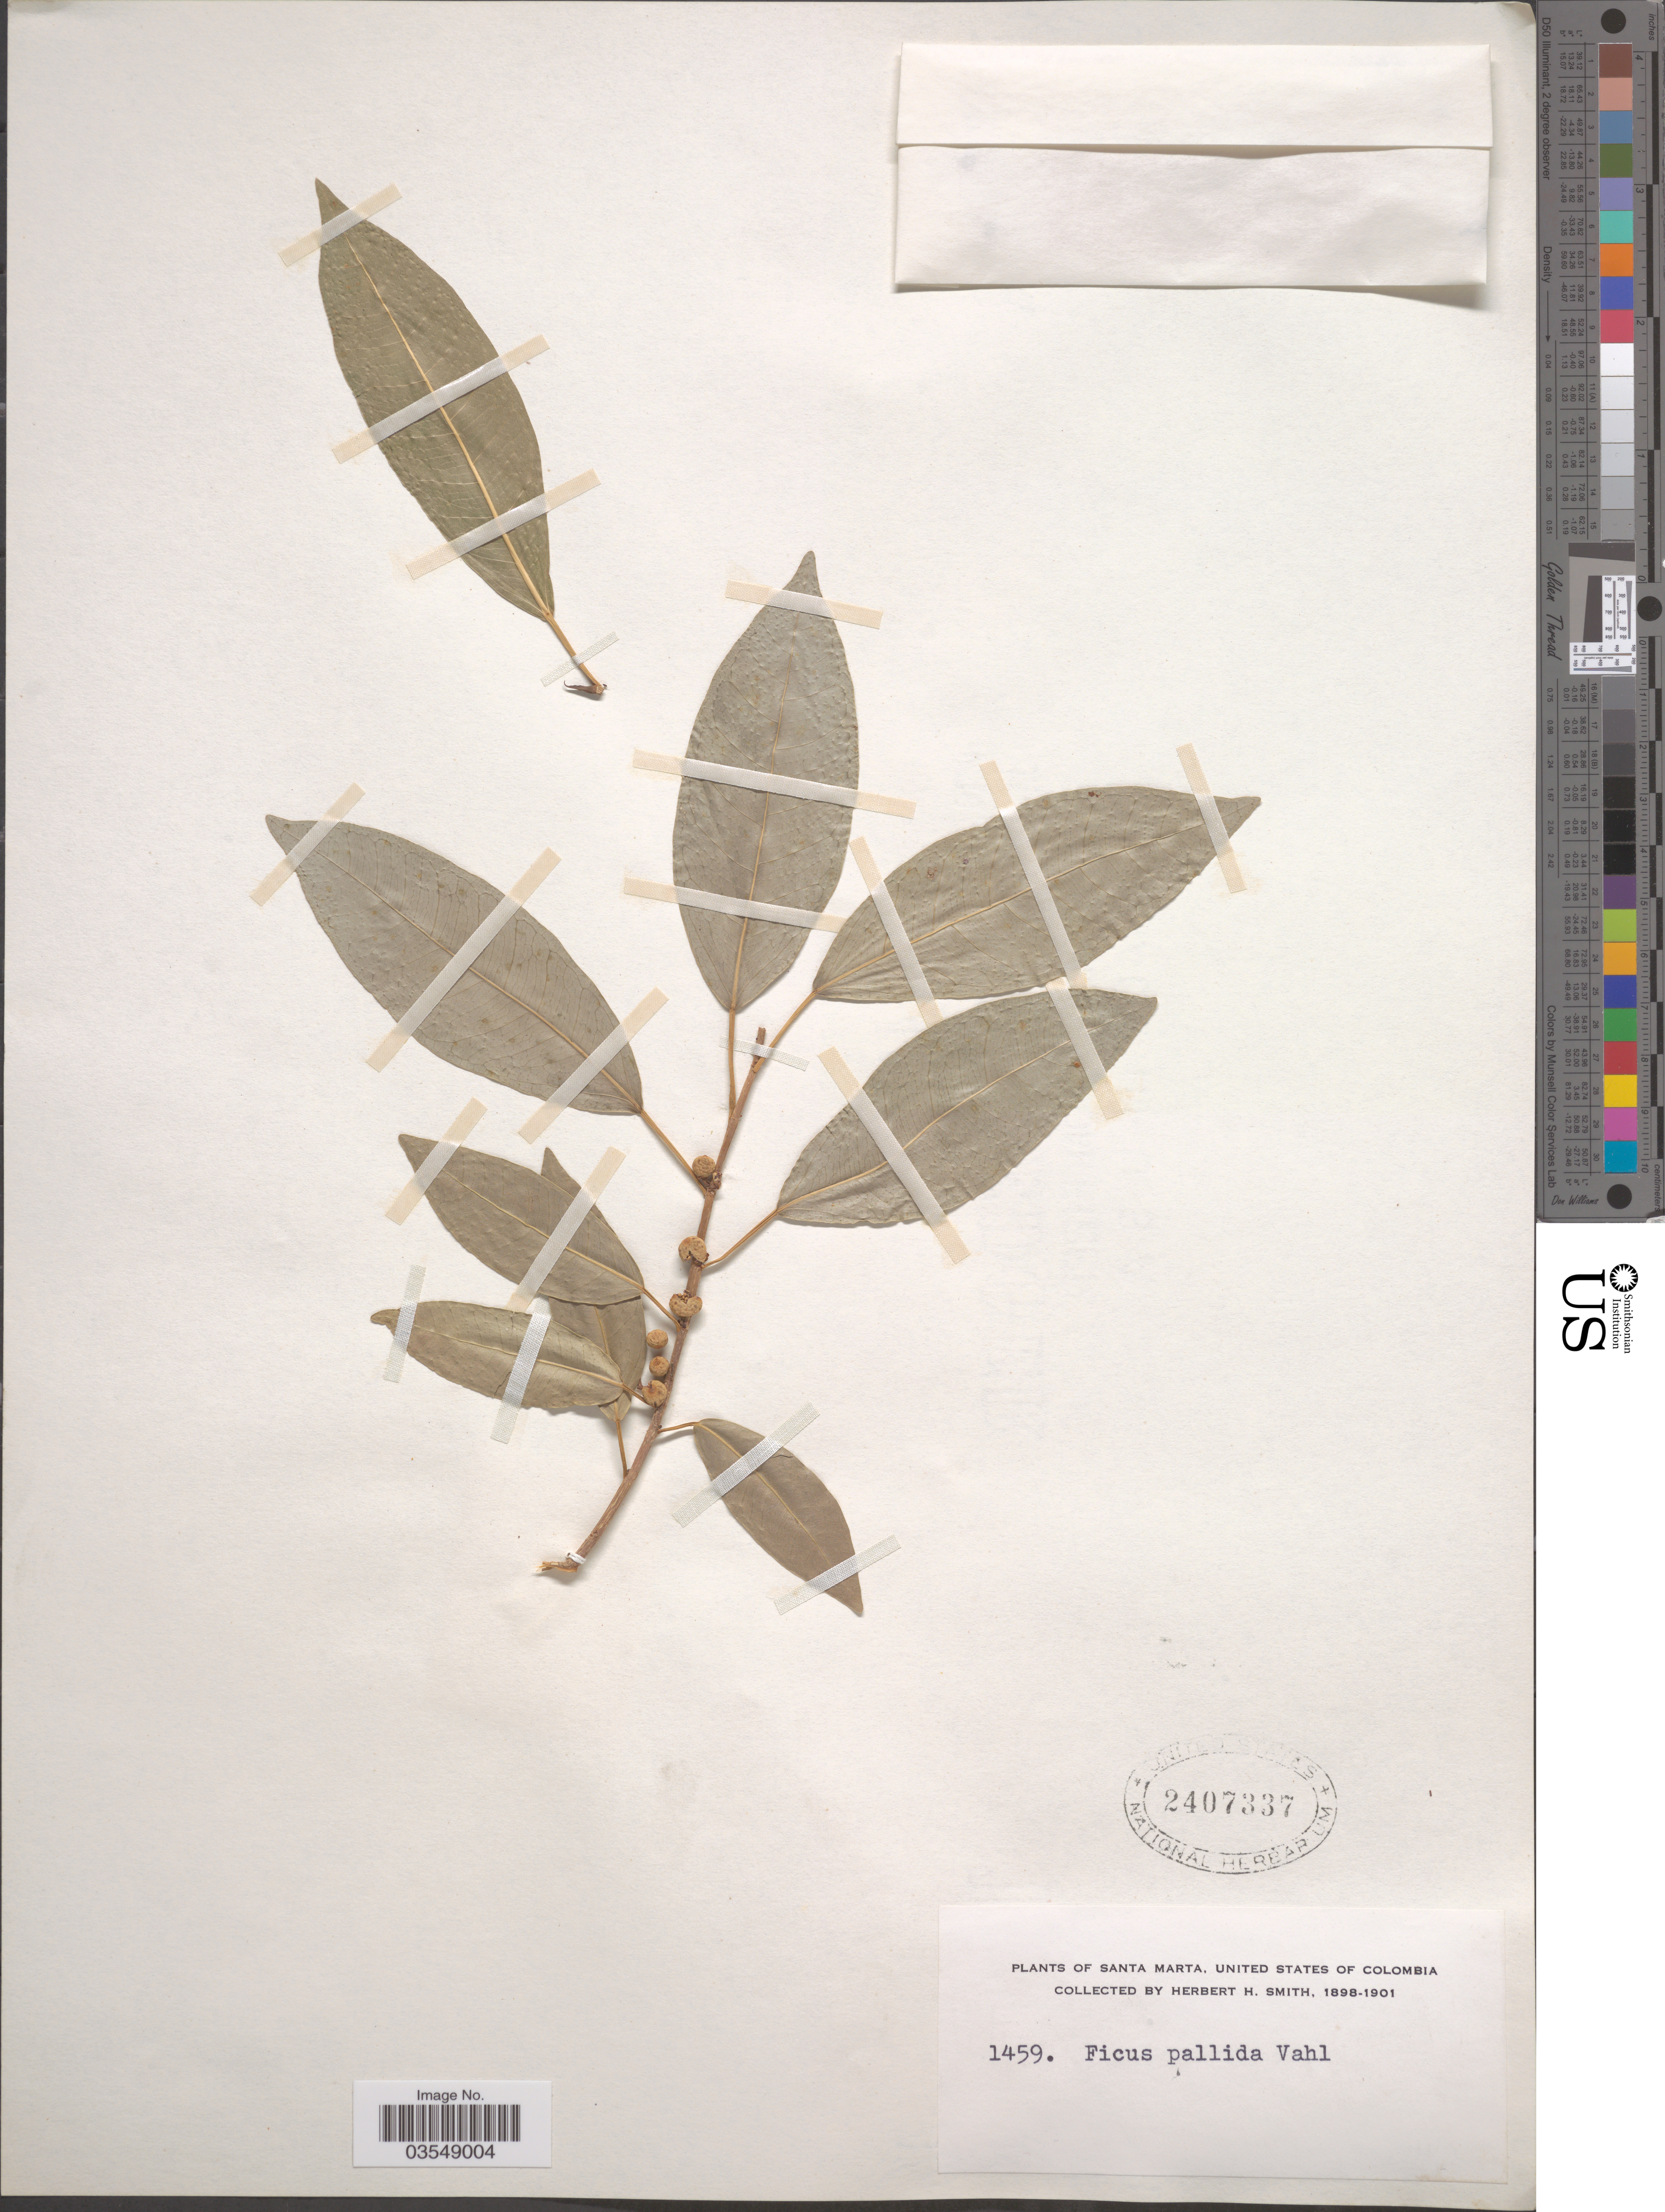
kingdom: Plantae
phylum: Tracheophyta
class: Magnoliopsida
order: Rosales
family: Moraceae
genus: Ficus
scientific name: Ficus pallida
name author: Vahl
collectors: Herbert H. Smith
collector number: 1459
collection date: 1898/1901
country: Colombia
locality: Santa Marta, United States of Colombia.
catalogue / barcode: US 2407337